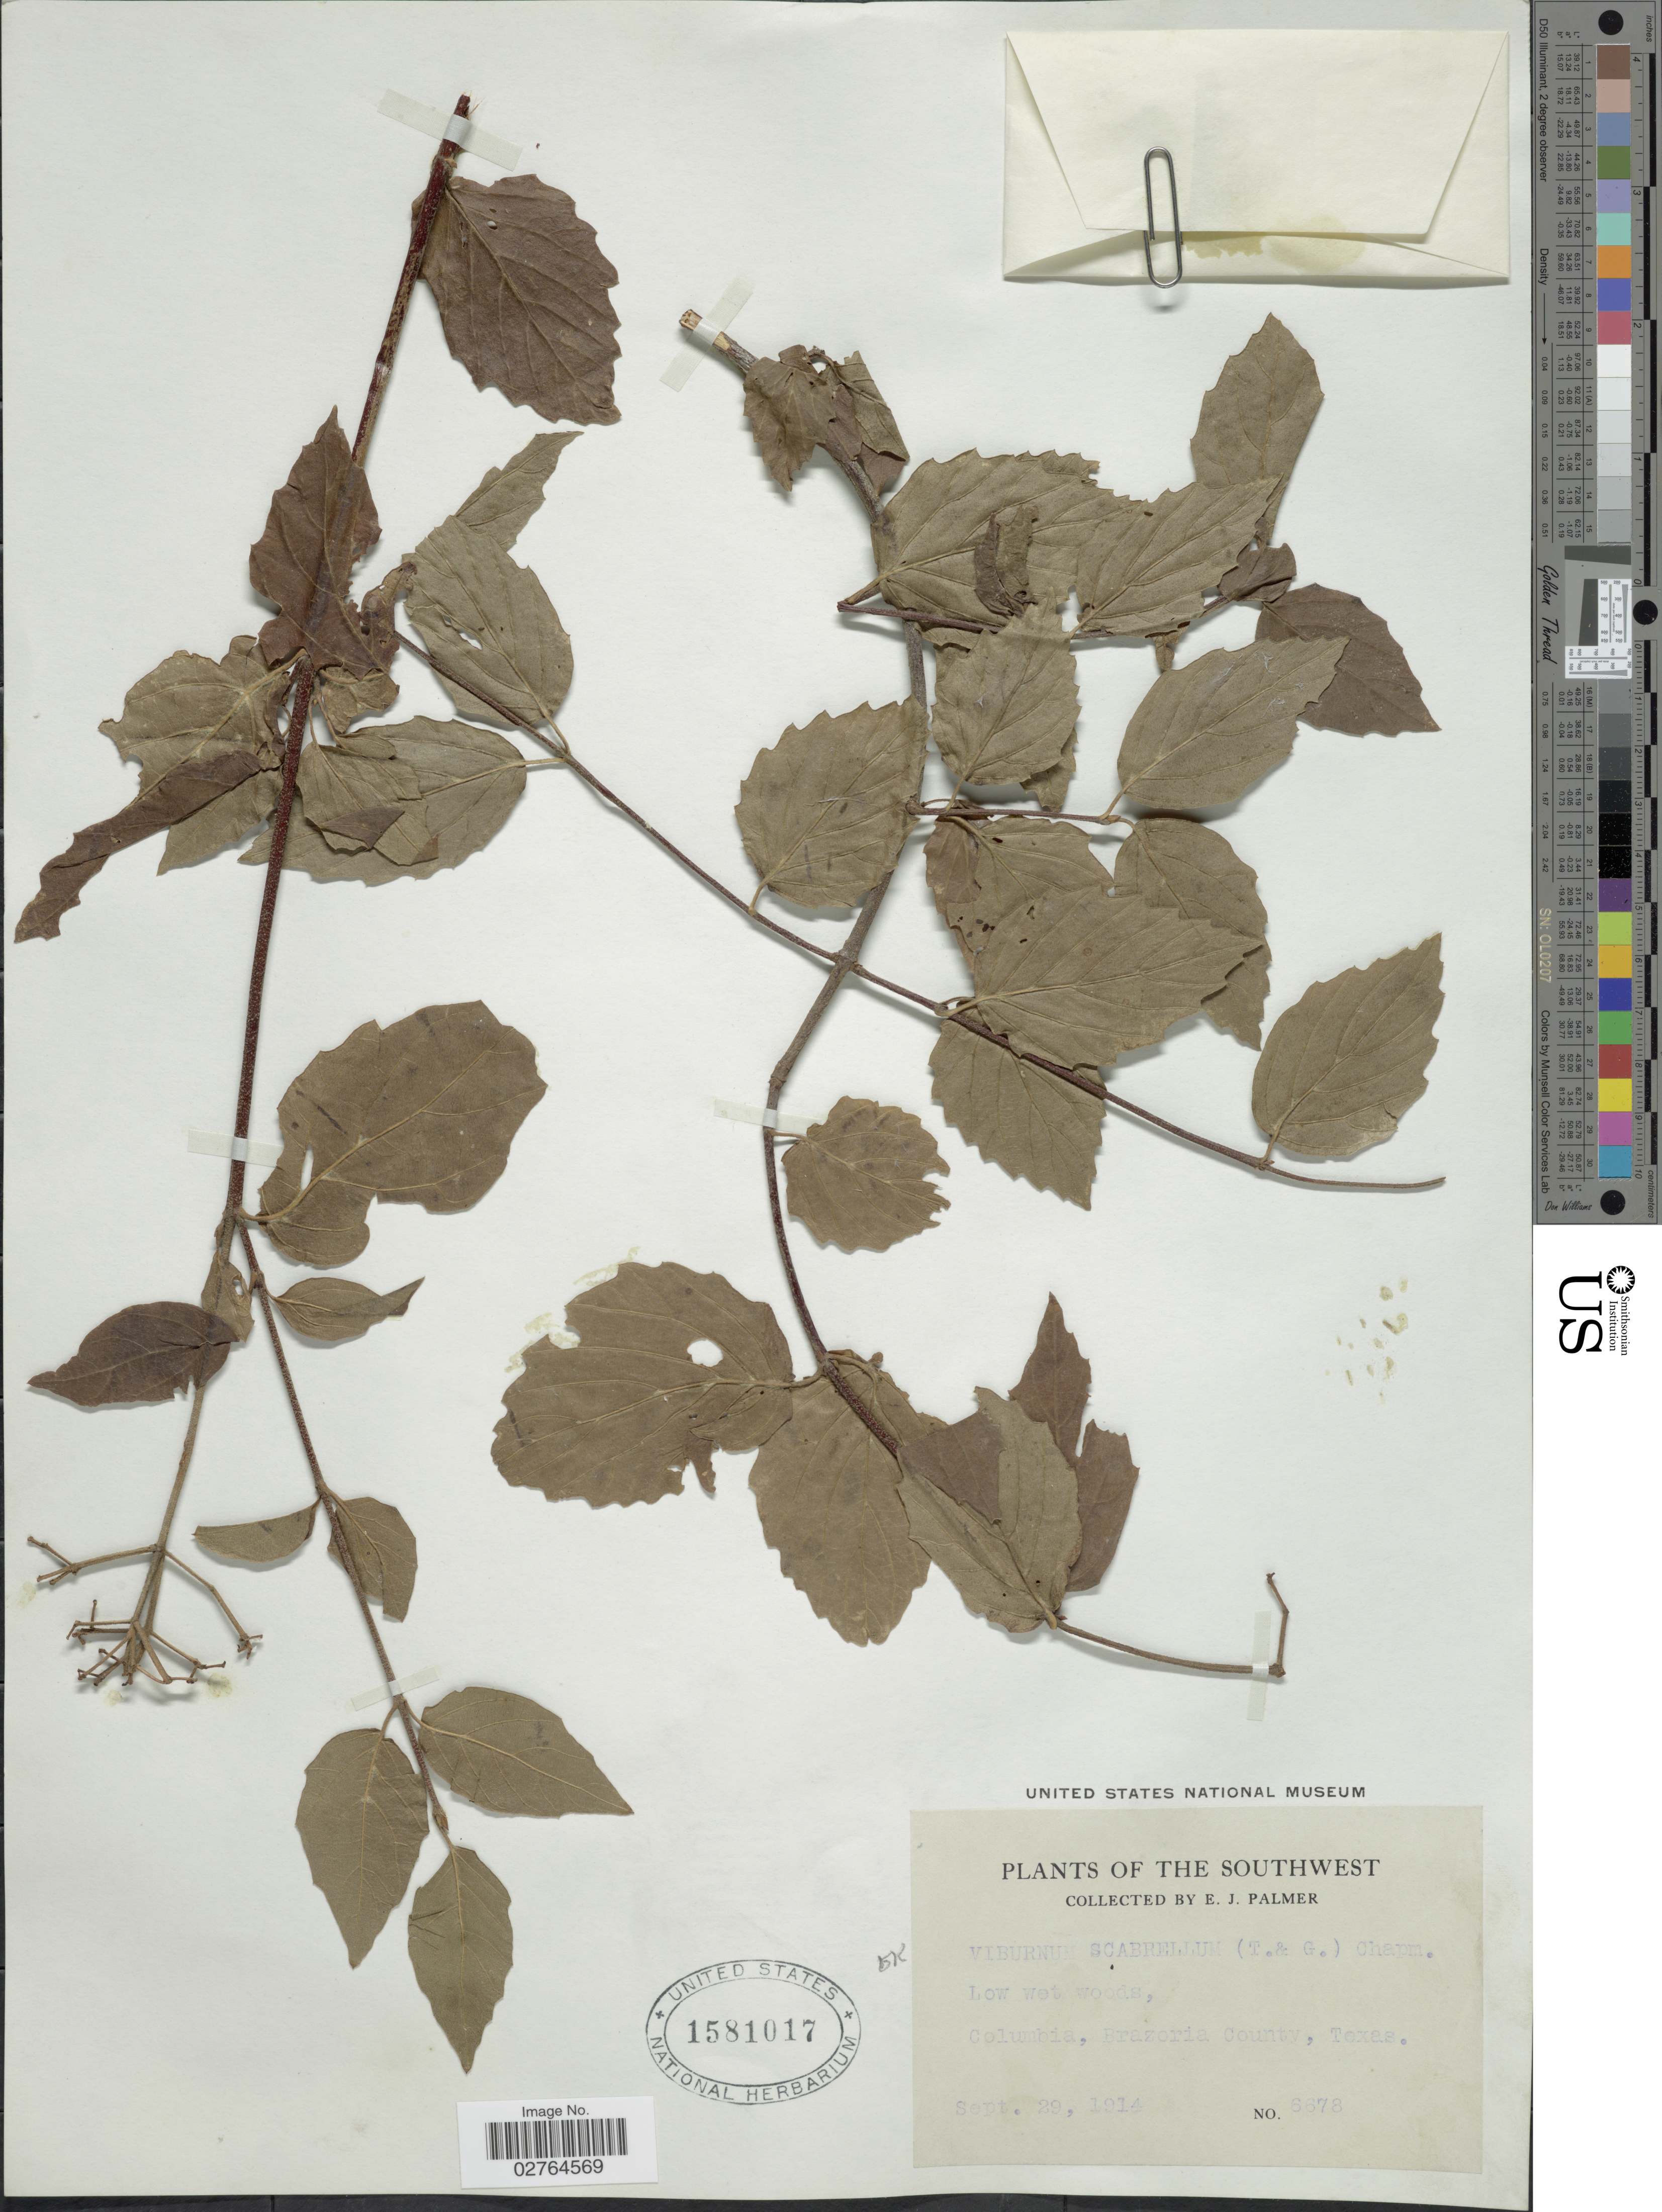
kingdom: Plantae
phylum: Tracheophyta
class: Magnoliopsida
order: Dipsacales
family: Viburnaceae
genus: Viburnum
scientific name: Viburnum scabrellum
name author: (Torr. & A. Gray) Chapm.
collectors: E. J. Palmer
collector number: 6678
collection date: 1914-09-29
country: United States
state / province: Texas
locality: The Southwest, Columbia, Brazoria County.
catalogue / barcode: US 1581017